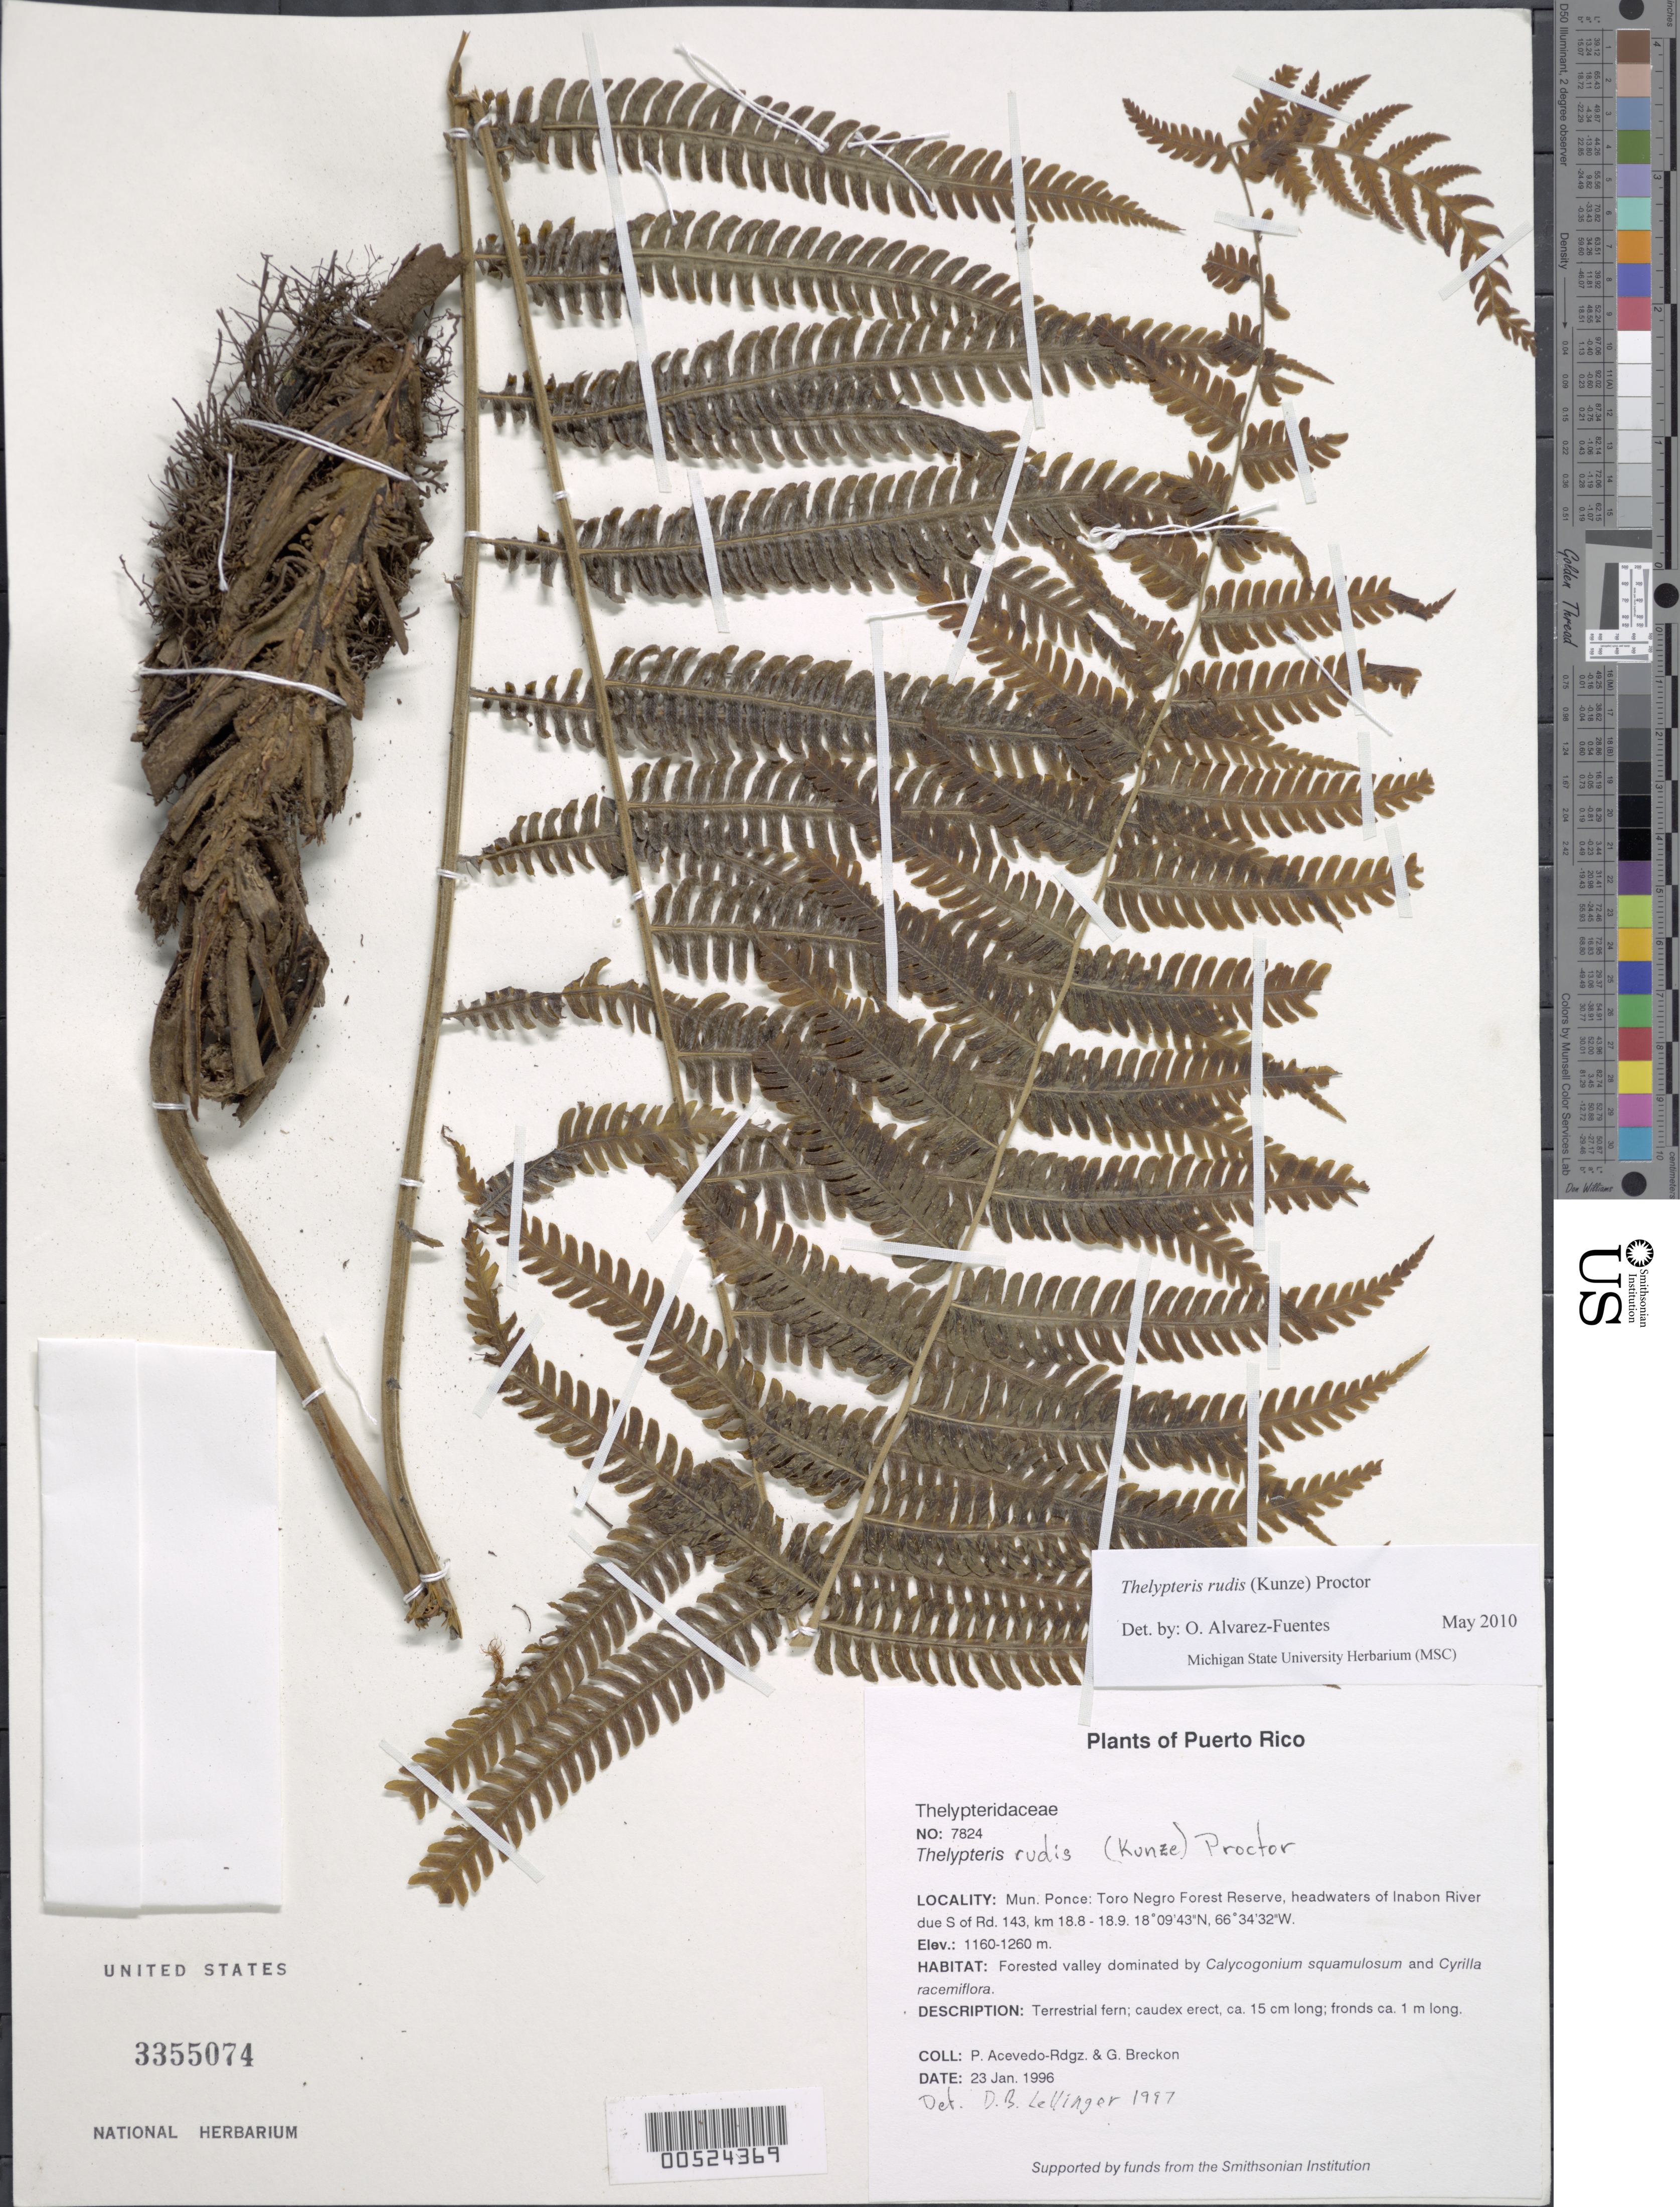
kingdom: Plantae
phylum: Tracheophyta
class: Polypodiopsida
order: Polypodiales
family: Thelypteridaceae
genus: Amauropelta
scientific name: Amauropelta rudis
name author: (Kunze) Pic. Serm.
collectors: P. Acevedo-Rodr. & G. J. Breckon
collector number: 7824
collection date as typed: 23 Jan 1996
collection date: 1996-01-23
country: Puerto Rico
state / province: Ponce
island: Puerto Rico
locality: Ponce: Jayuya, Toro Negro Forest Reserve, headwaters of Inabon River due S of Rd. 143, km 18.8 - 18.9.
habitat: Forested valley dominated by Calycogonium squamulosum and Cyrilla racemiflora.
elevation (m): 1160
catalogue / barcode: US 3355074